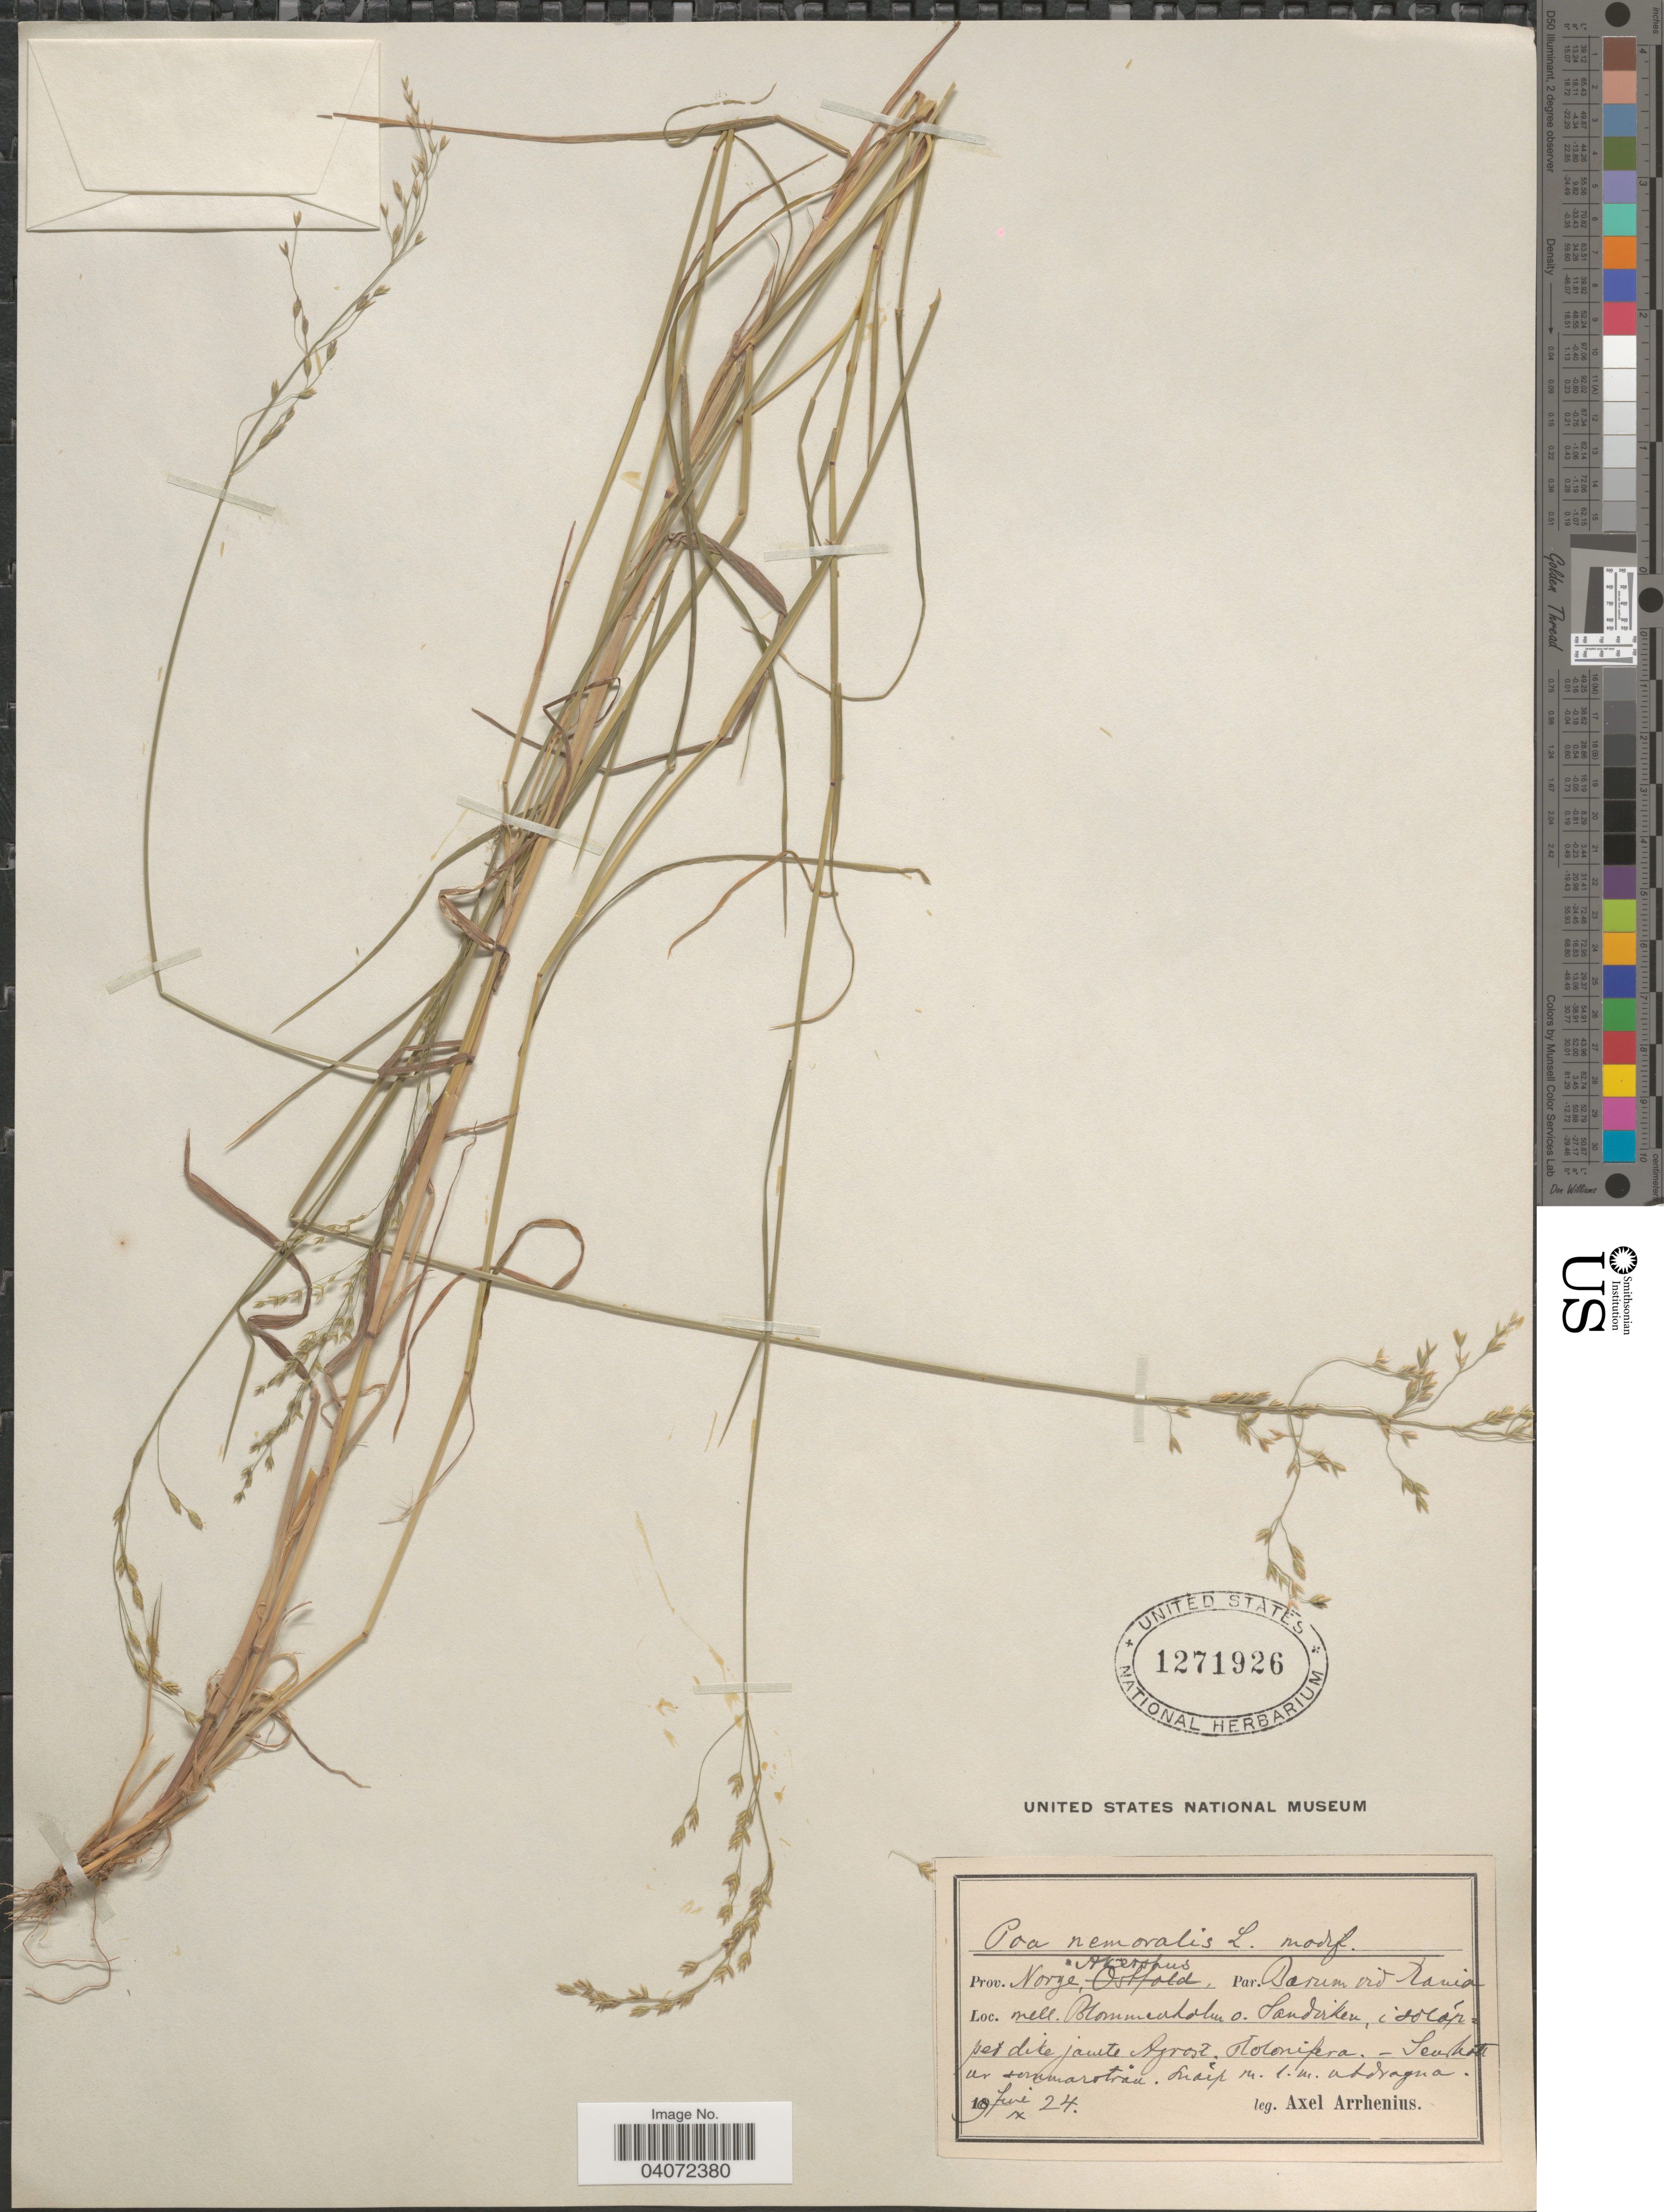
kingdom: Plantae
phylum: Tracheophyta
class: Liliopsida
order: Poales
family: Poaceae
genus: Poa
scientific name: Poa nemoralis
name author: L.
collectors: A. Arrhenius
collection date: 1924-06/1924-09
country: Norway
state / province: Akershus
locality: Mell. Blommenholm o. Sandirken, i doloppet dite jamte Agrost. [illegible text]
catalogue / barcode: US 1271926